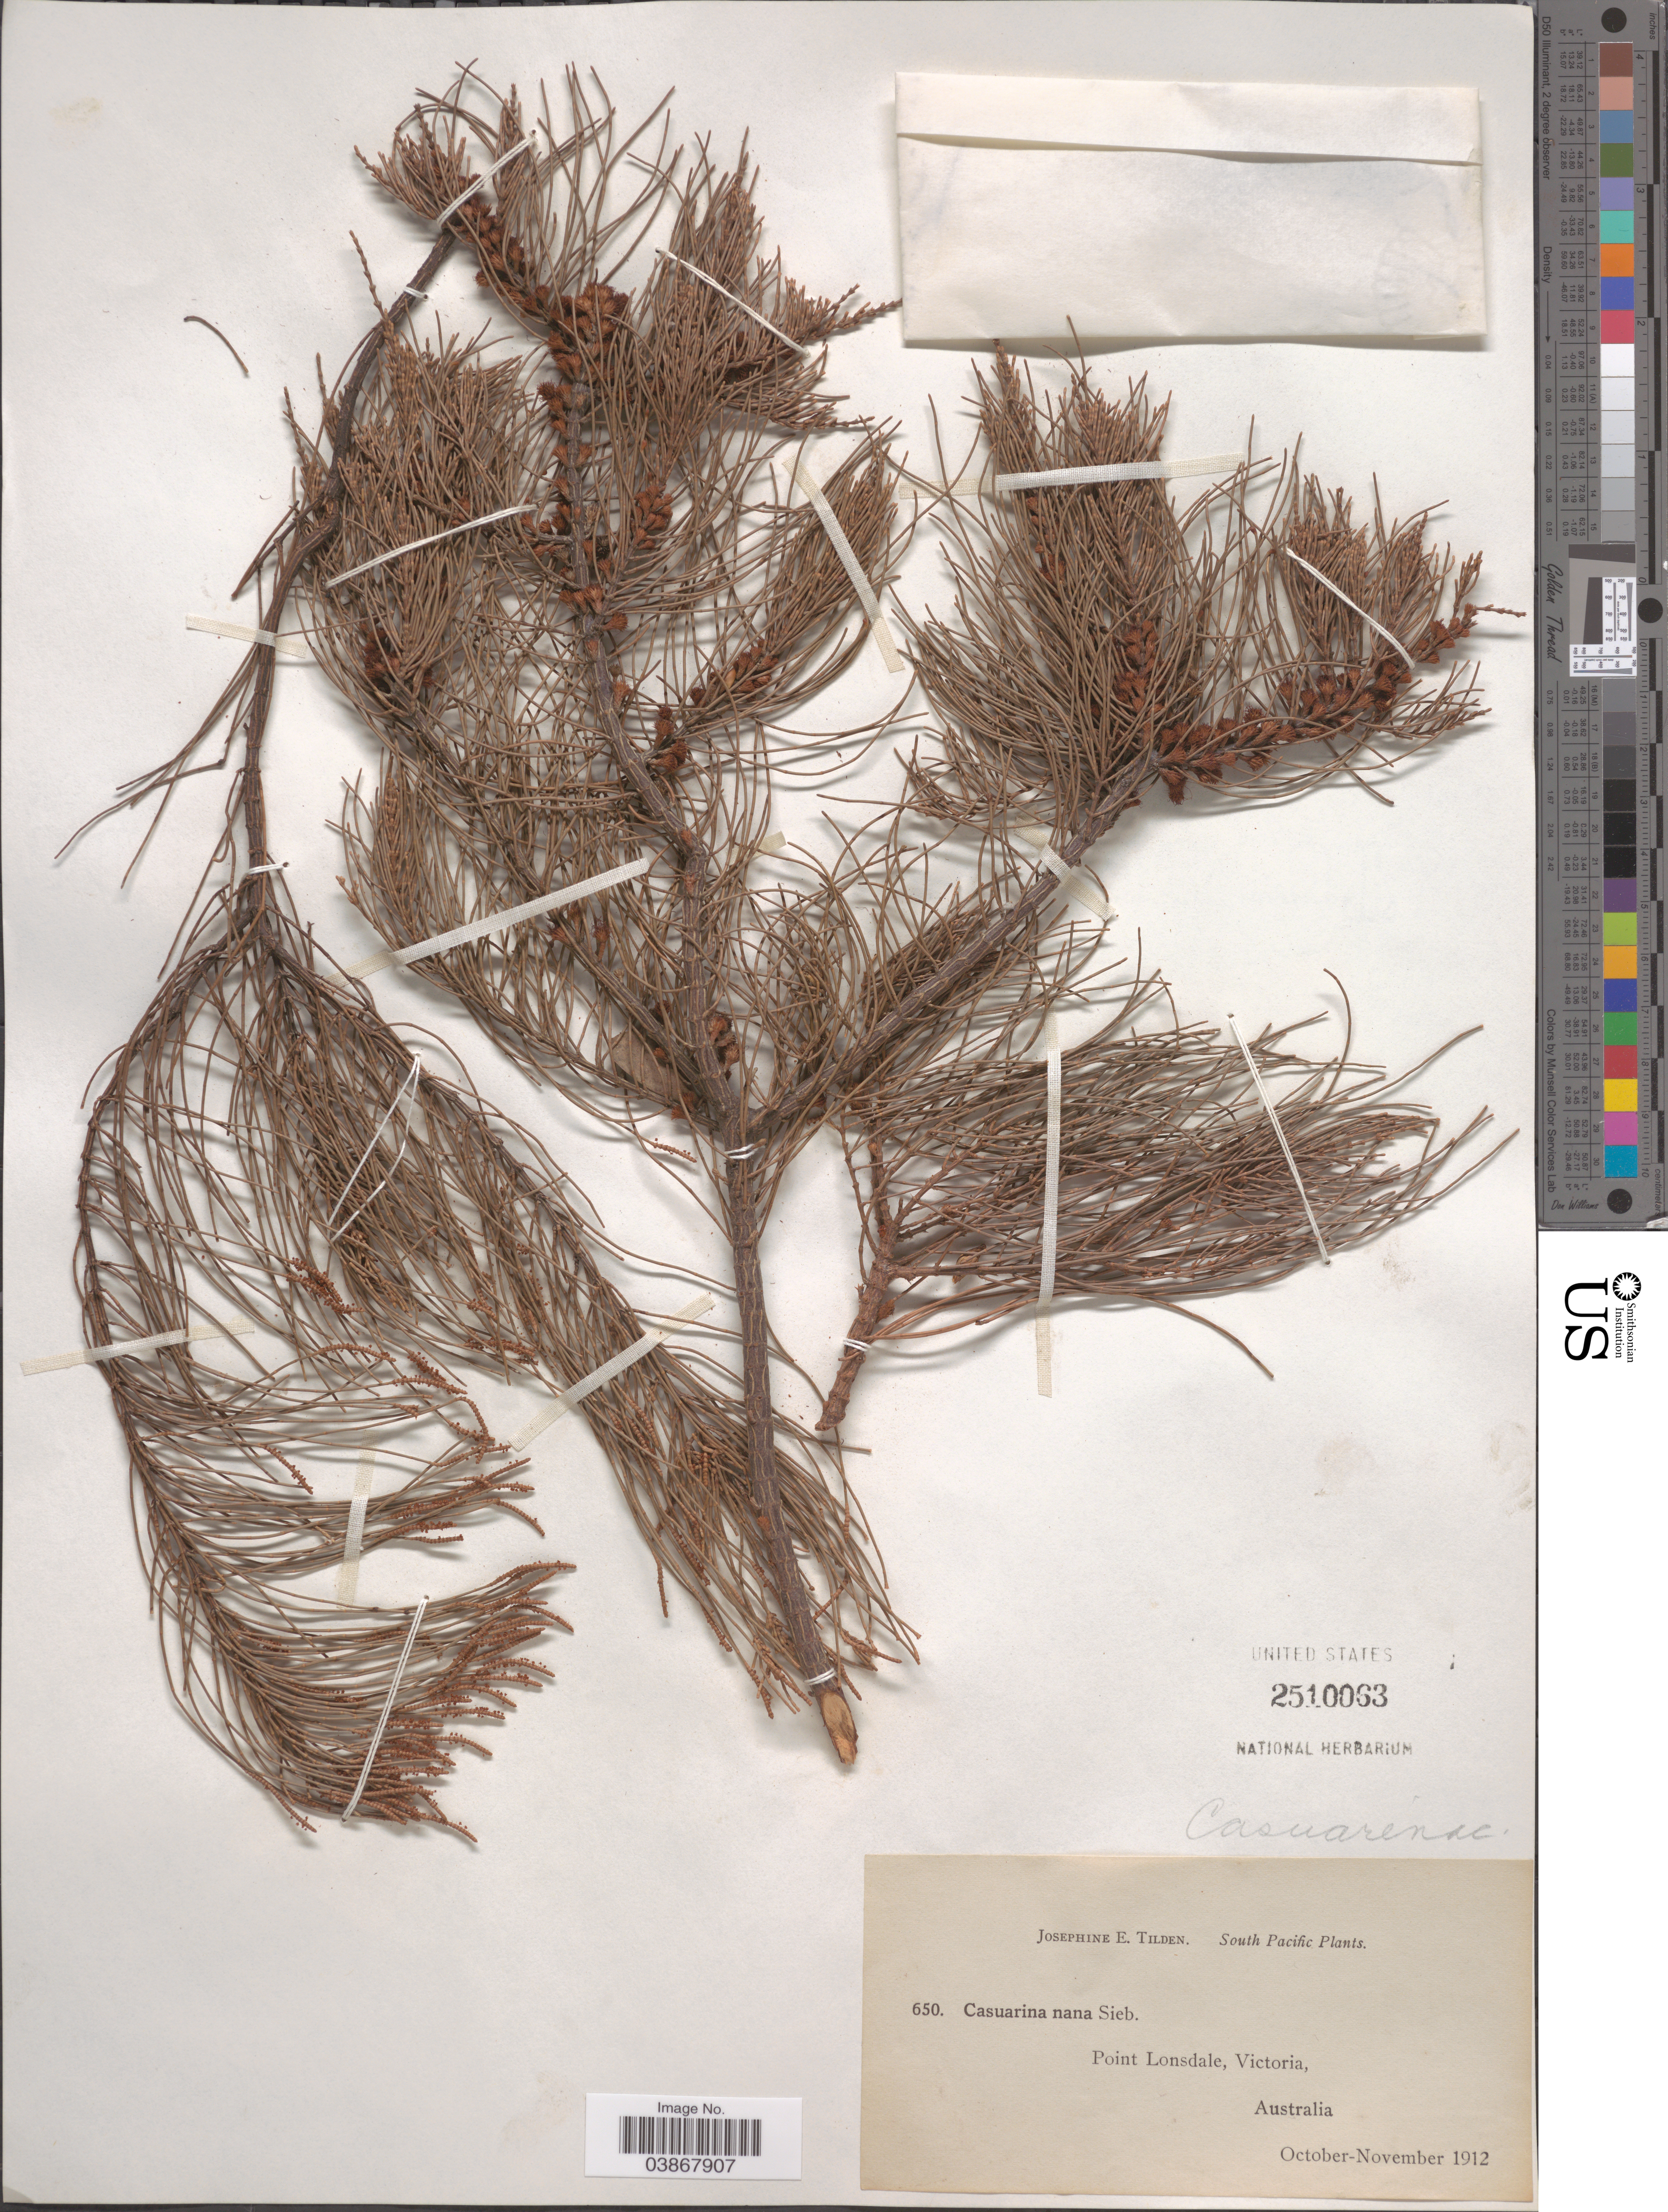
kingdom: Plantae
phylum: Tracheophyta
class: Magnoliopsida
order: Fagales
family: Casuarinaceae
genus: Casuarina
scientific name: Casuarina nana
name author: Sieber ex Spreng.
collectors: J. E. Tilden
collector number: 650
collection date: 1912-10/1912-11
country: Australia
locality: South Pacific. Point Lonsdale, Victoria.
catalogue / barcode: US 2510063